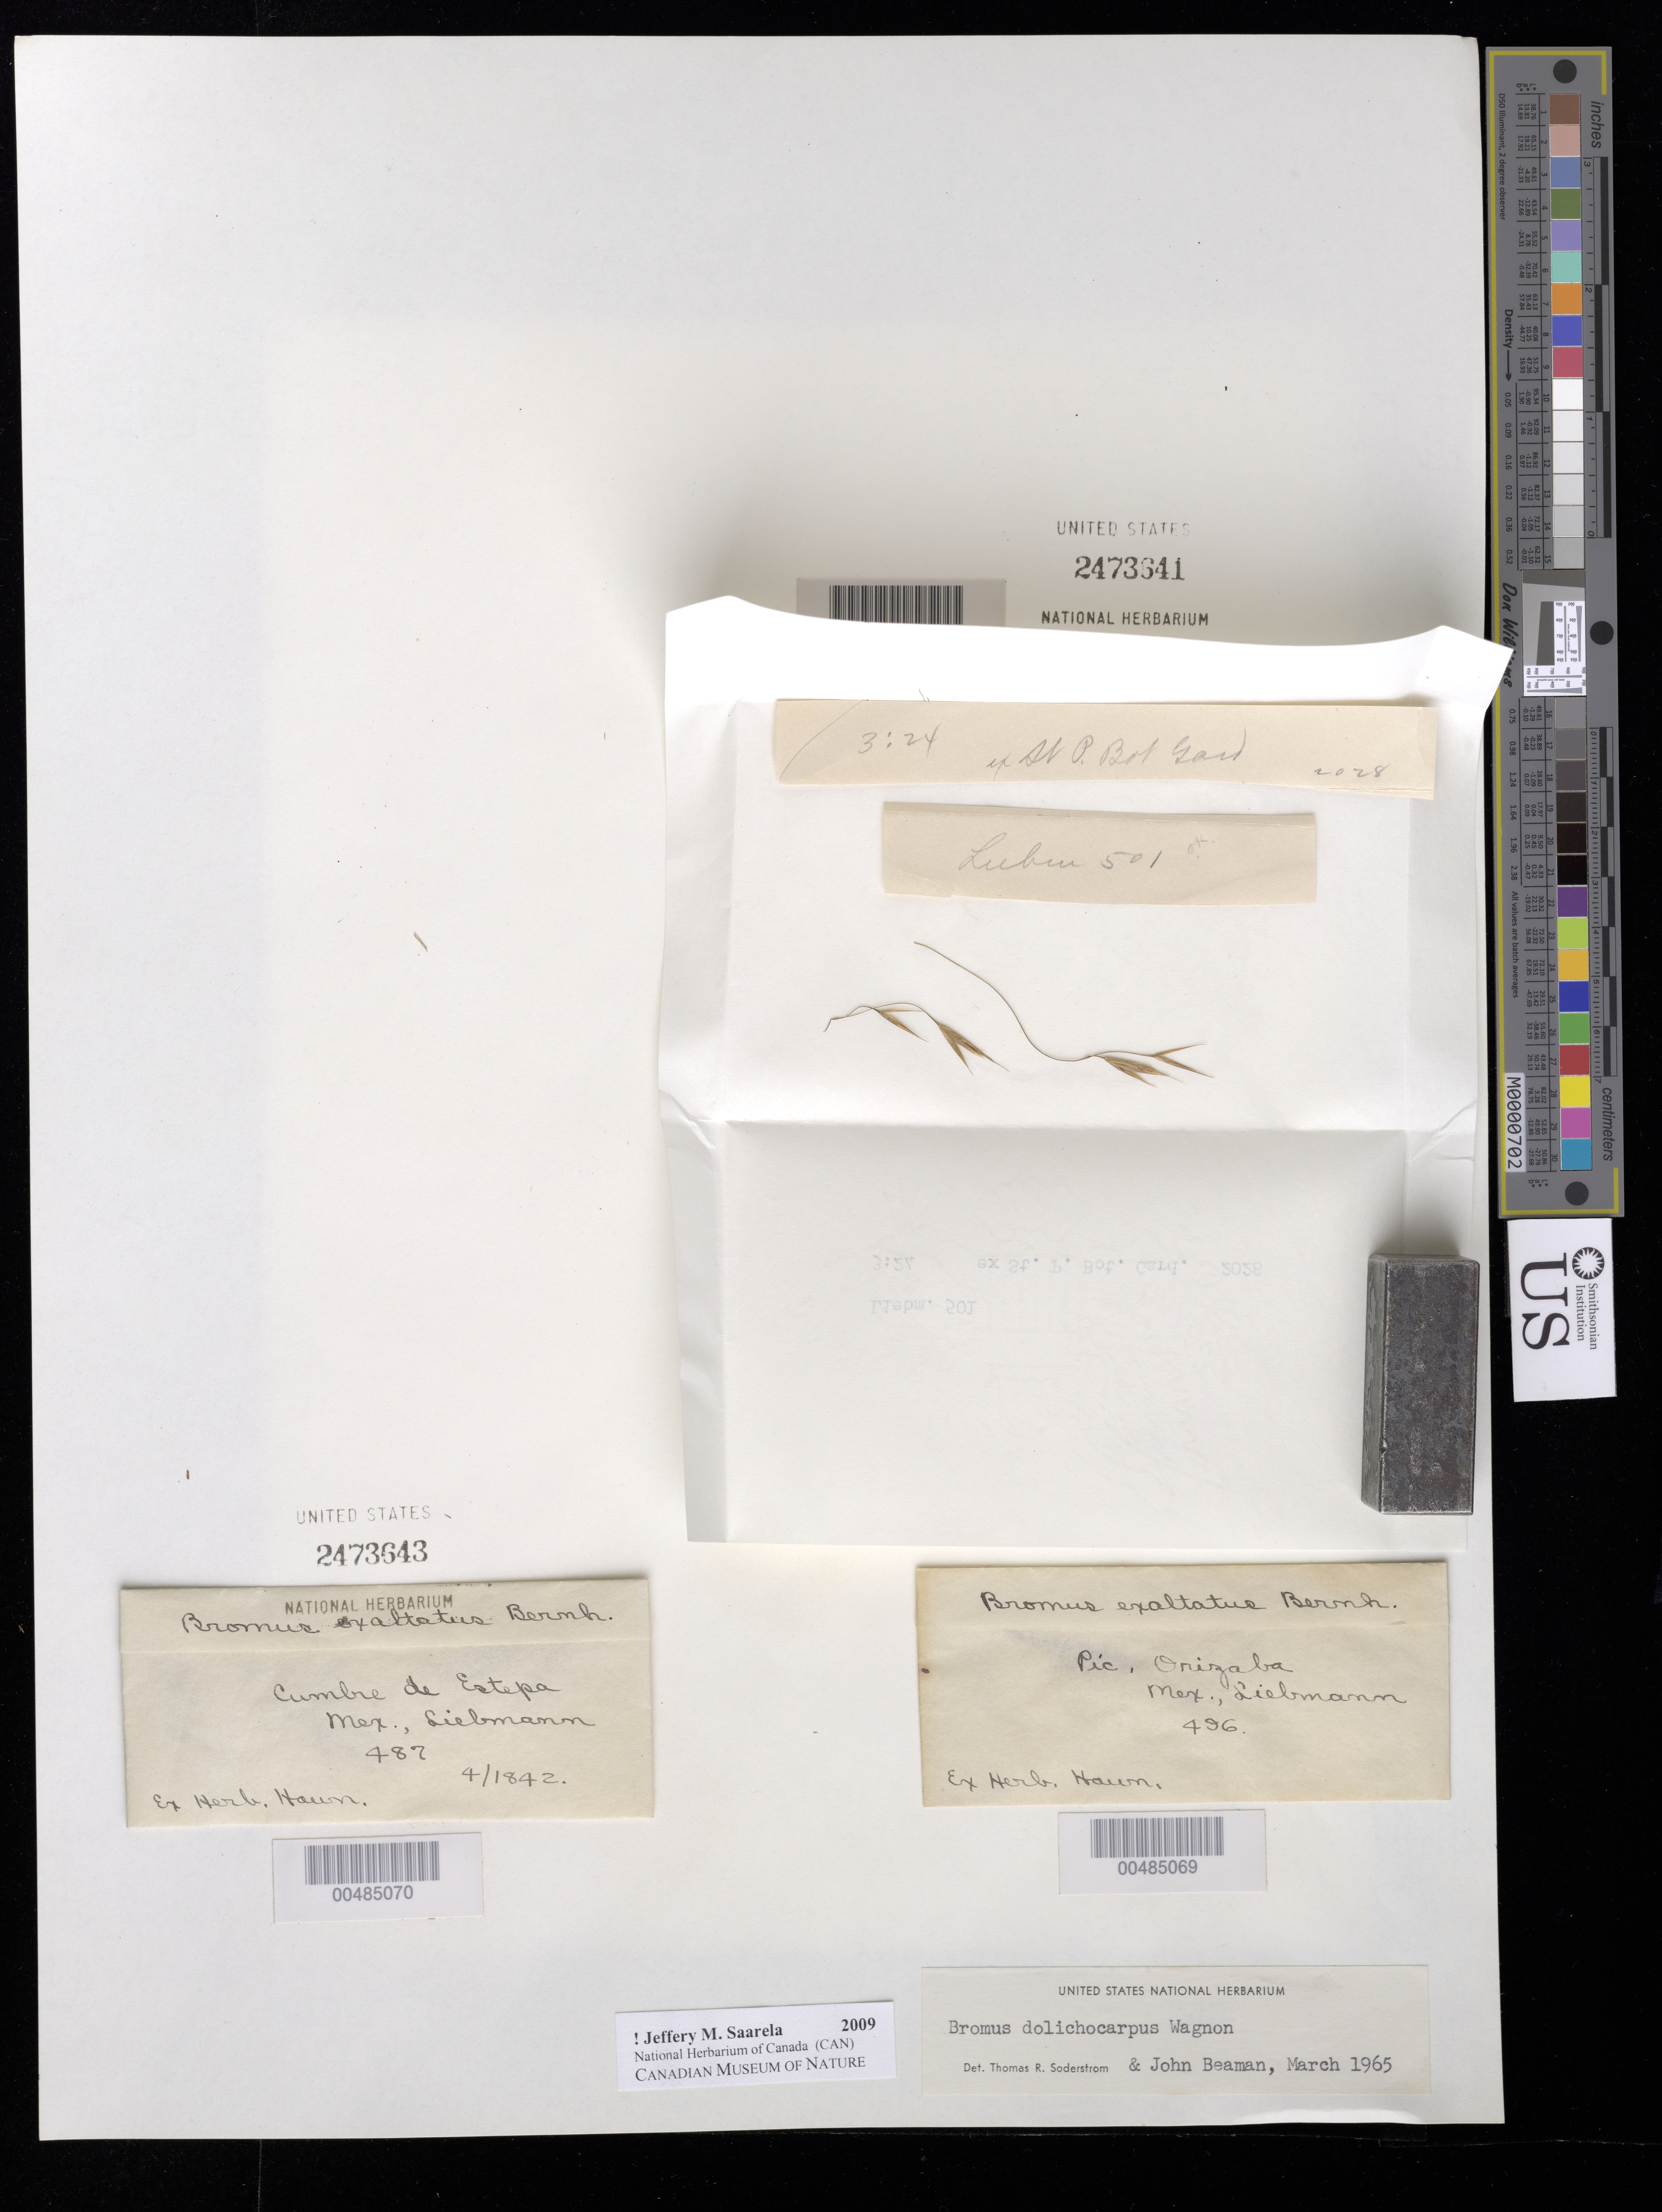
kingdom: Plantae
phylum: Tracheophyta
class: Liliopsida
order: Poales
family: Poaceae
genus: Bromus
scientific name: Bromus dolichocarpus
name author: Wagnon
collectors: F. M. Liebmann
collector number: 501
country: Mexico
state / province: Jalisco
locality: San Ramon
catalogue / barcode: US 2473641